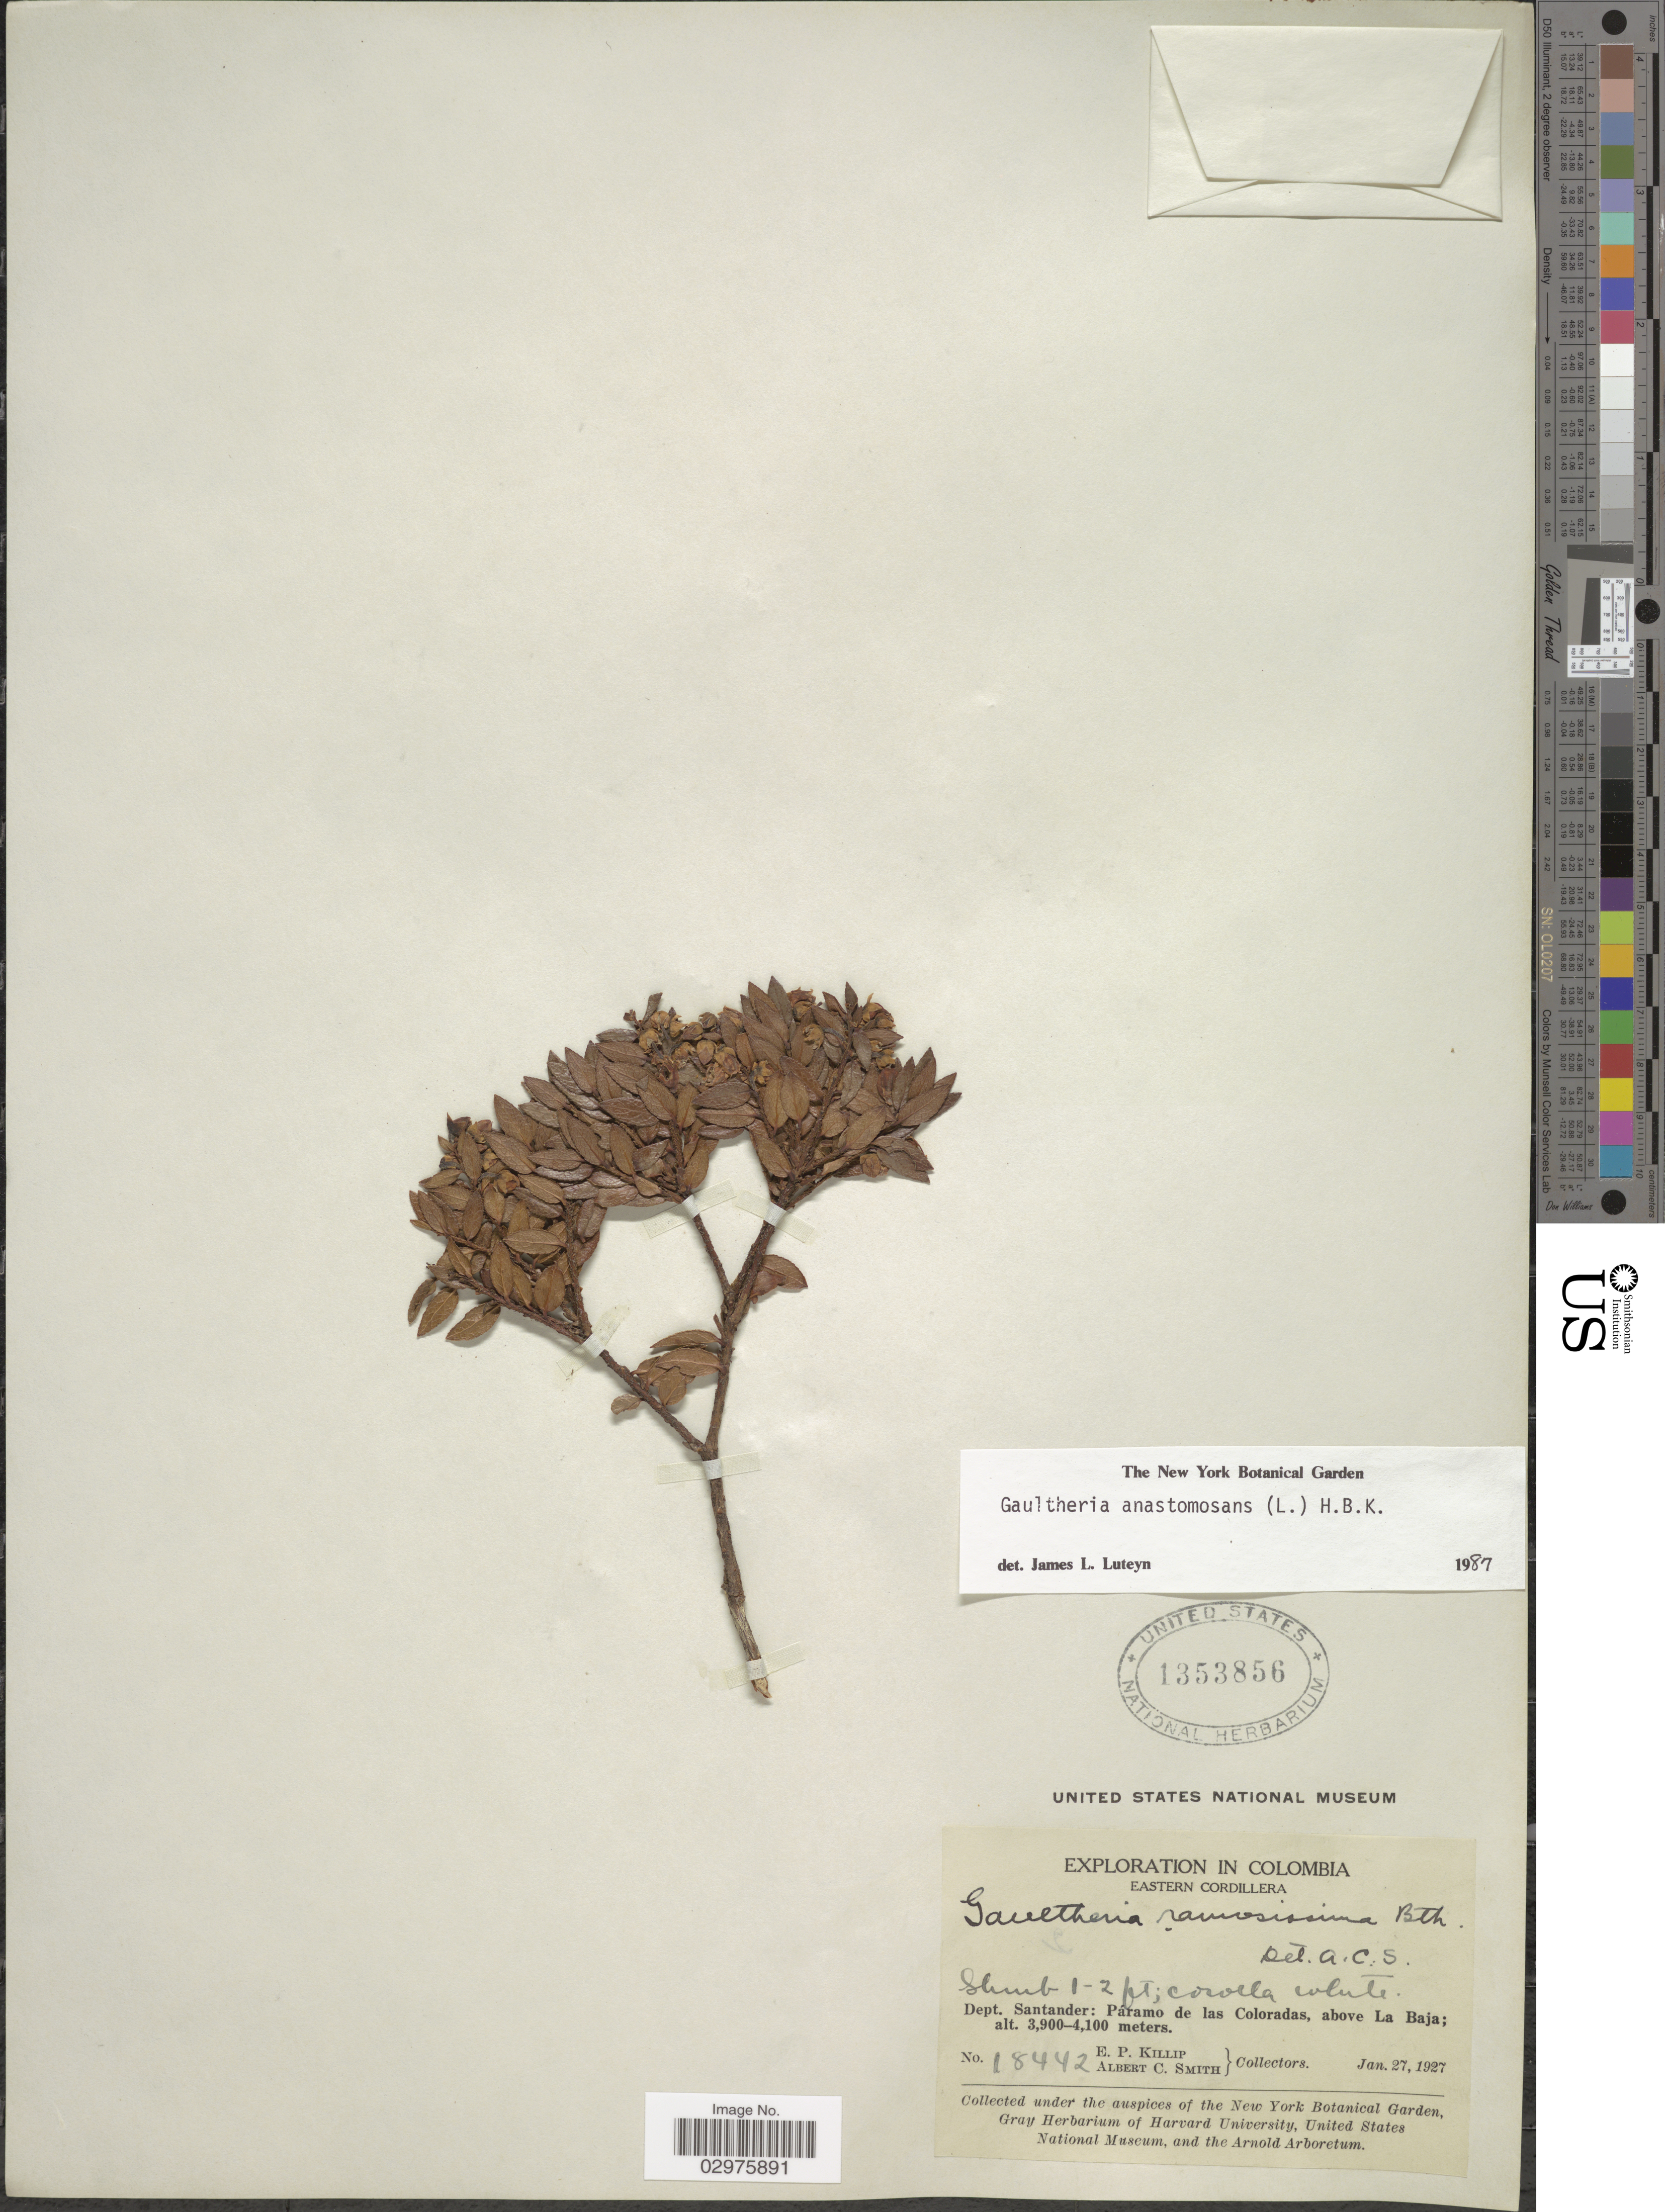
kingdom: Plantae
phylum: Tracheophyta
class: Magnoliopsida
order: Ericales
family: Ericaceae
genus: Gaultheria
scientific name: Gaultheria anastomosans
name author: (L. f.) Kunth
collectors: E. P. Killip & A. C. Smith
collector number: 18442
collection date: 1927-01-27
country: Colombia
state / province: Santander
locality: Eastern Cordillera. Dept. Santander: Páramo de las Coloradas, above La Baja.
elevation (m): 3900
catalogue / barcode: US 1353856